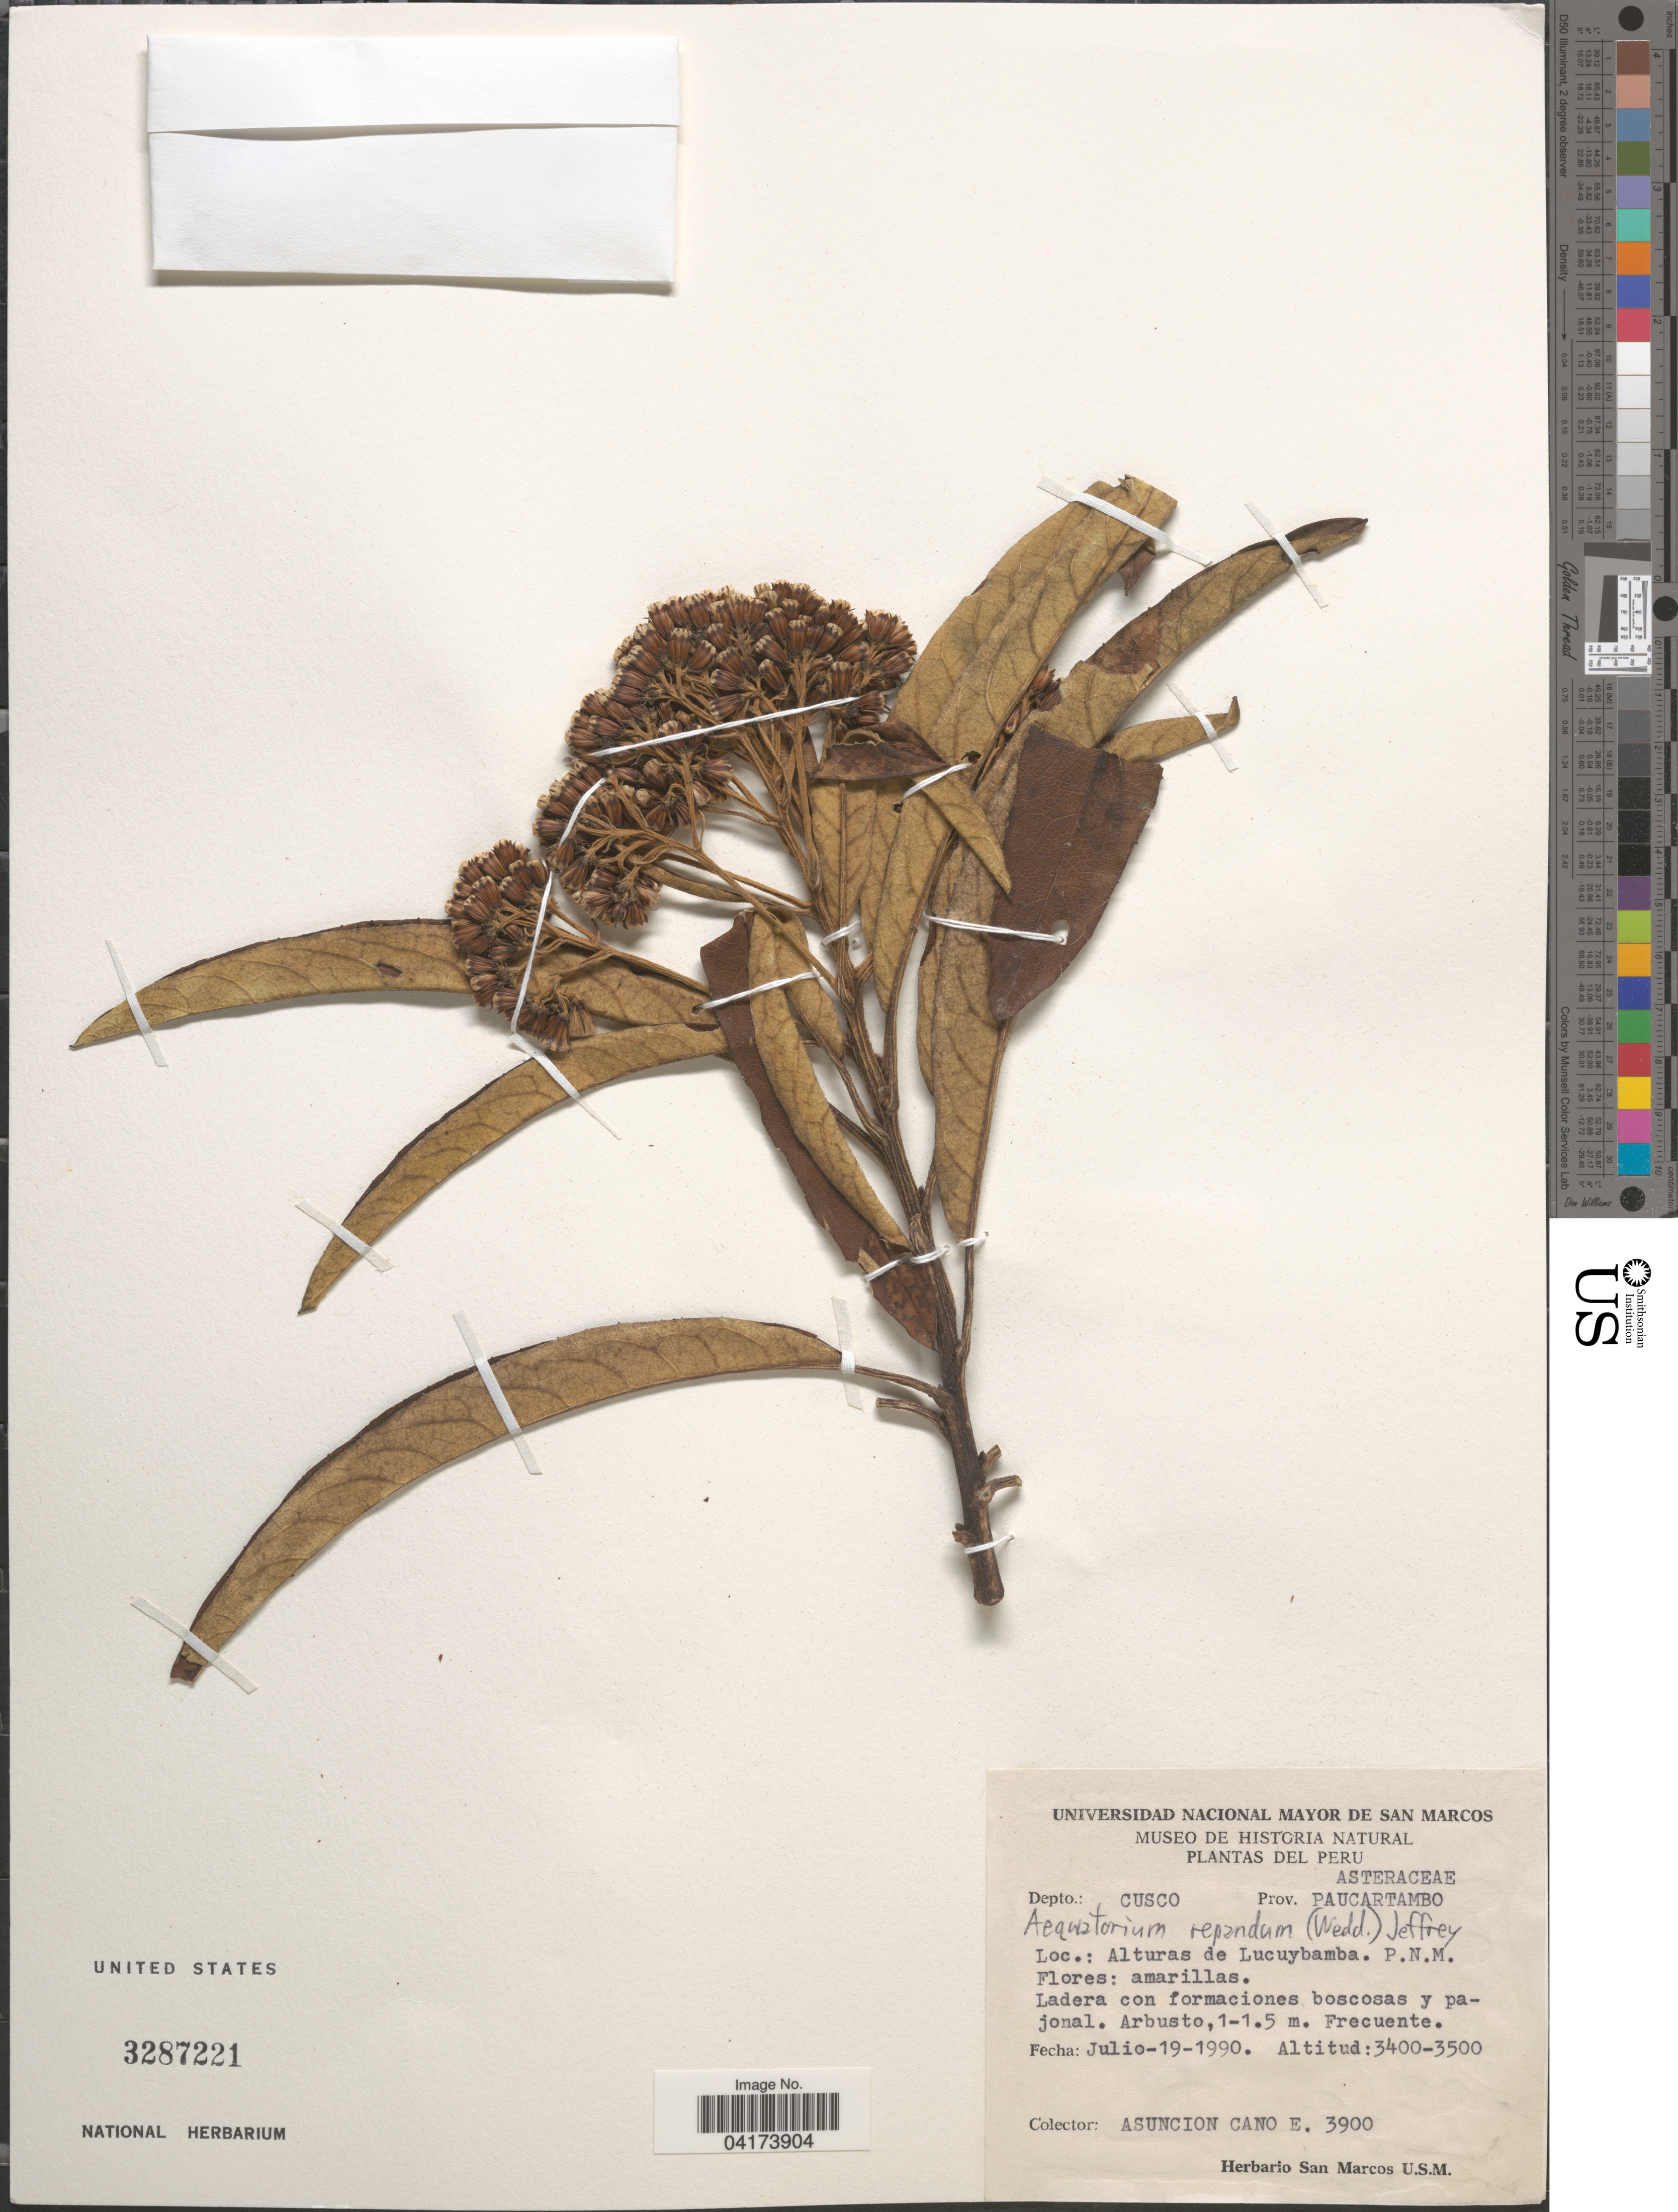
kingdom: Plantae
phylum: Tracheophyta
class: Magnoliopsida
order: Asterales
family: Asteraceae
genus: Nordenstamia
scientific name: Nordenstamia repanda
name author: (Wedd.) Lundin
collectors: A. Cano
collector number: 3900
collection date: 1990-07-19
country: Peru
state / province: Cusco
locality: Depto.: Cusco. Prov. Paucartambo. Alturas de Lucuybamba. P.N.M.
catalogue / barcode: US 3287221